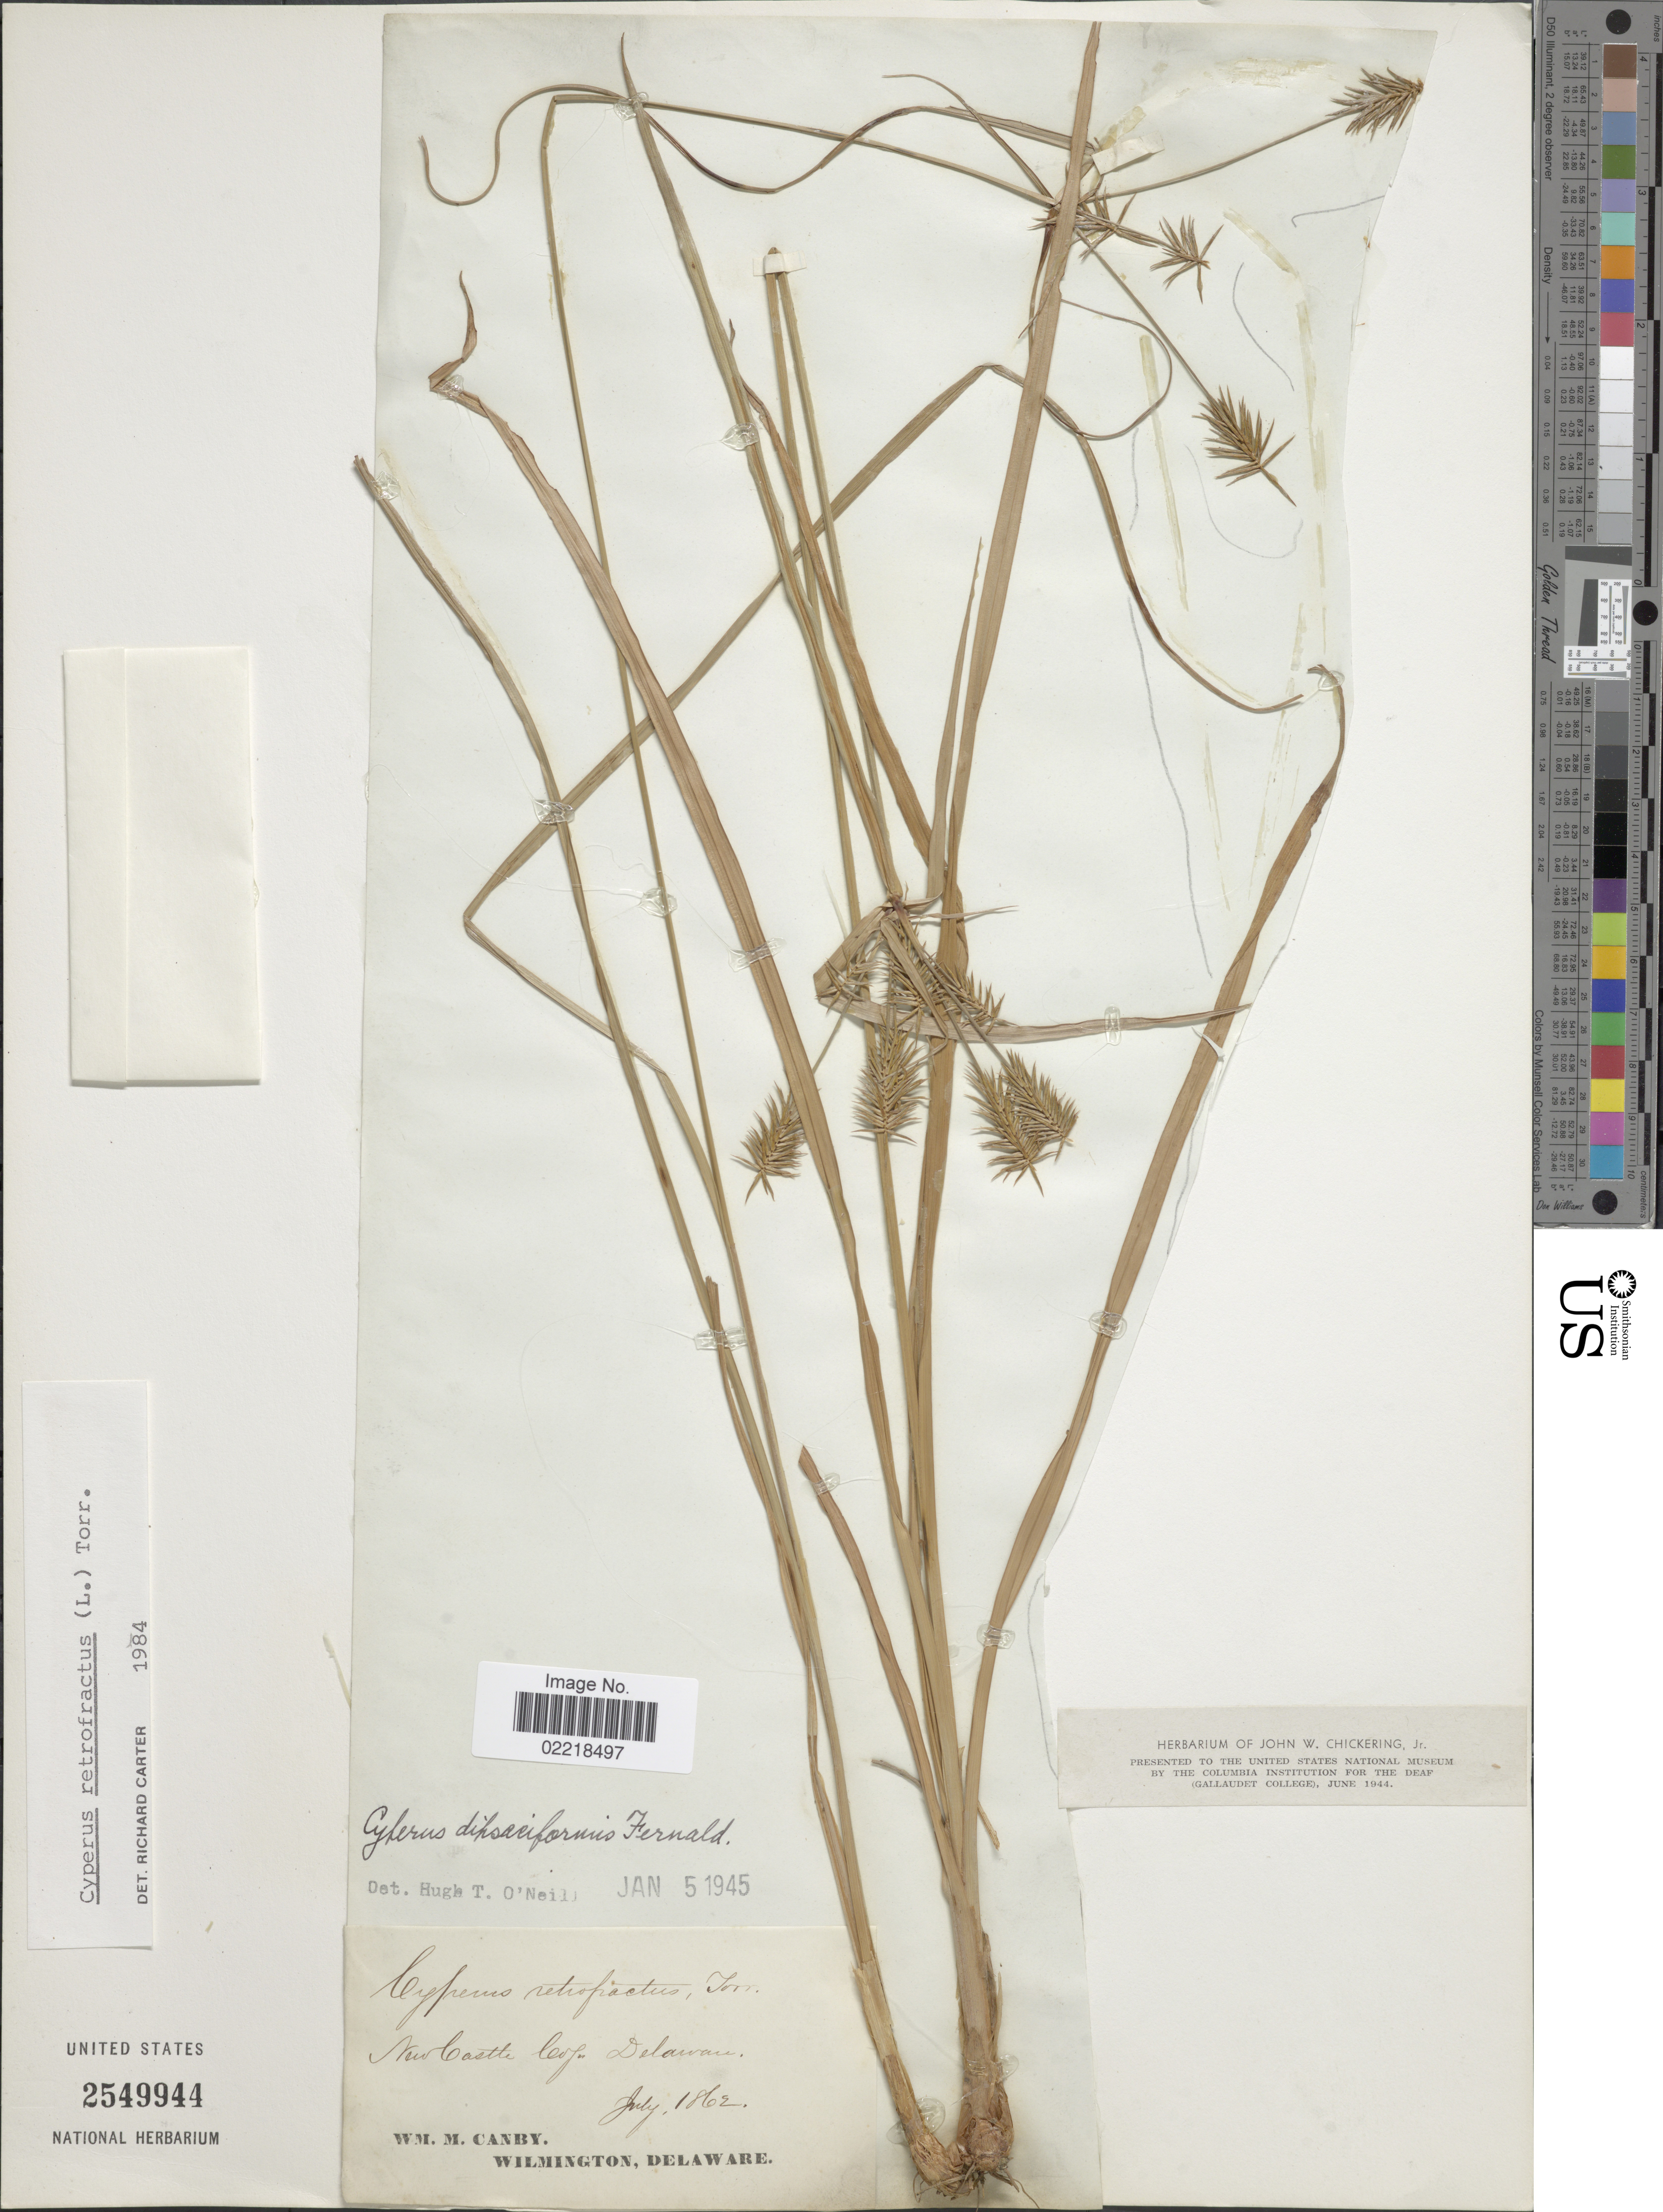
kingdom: Plantae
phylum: Tracheophyta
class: Liliopsida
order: Poales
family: Cyperaceae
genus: Cyperus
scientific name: Cyperus retrofractus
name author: (L.) Torr.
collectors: W. M. Canby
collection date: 1862-07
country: United States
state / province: Delaware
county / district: New Castle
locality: New Castle Co.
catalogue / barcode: US 2549944